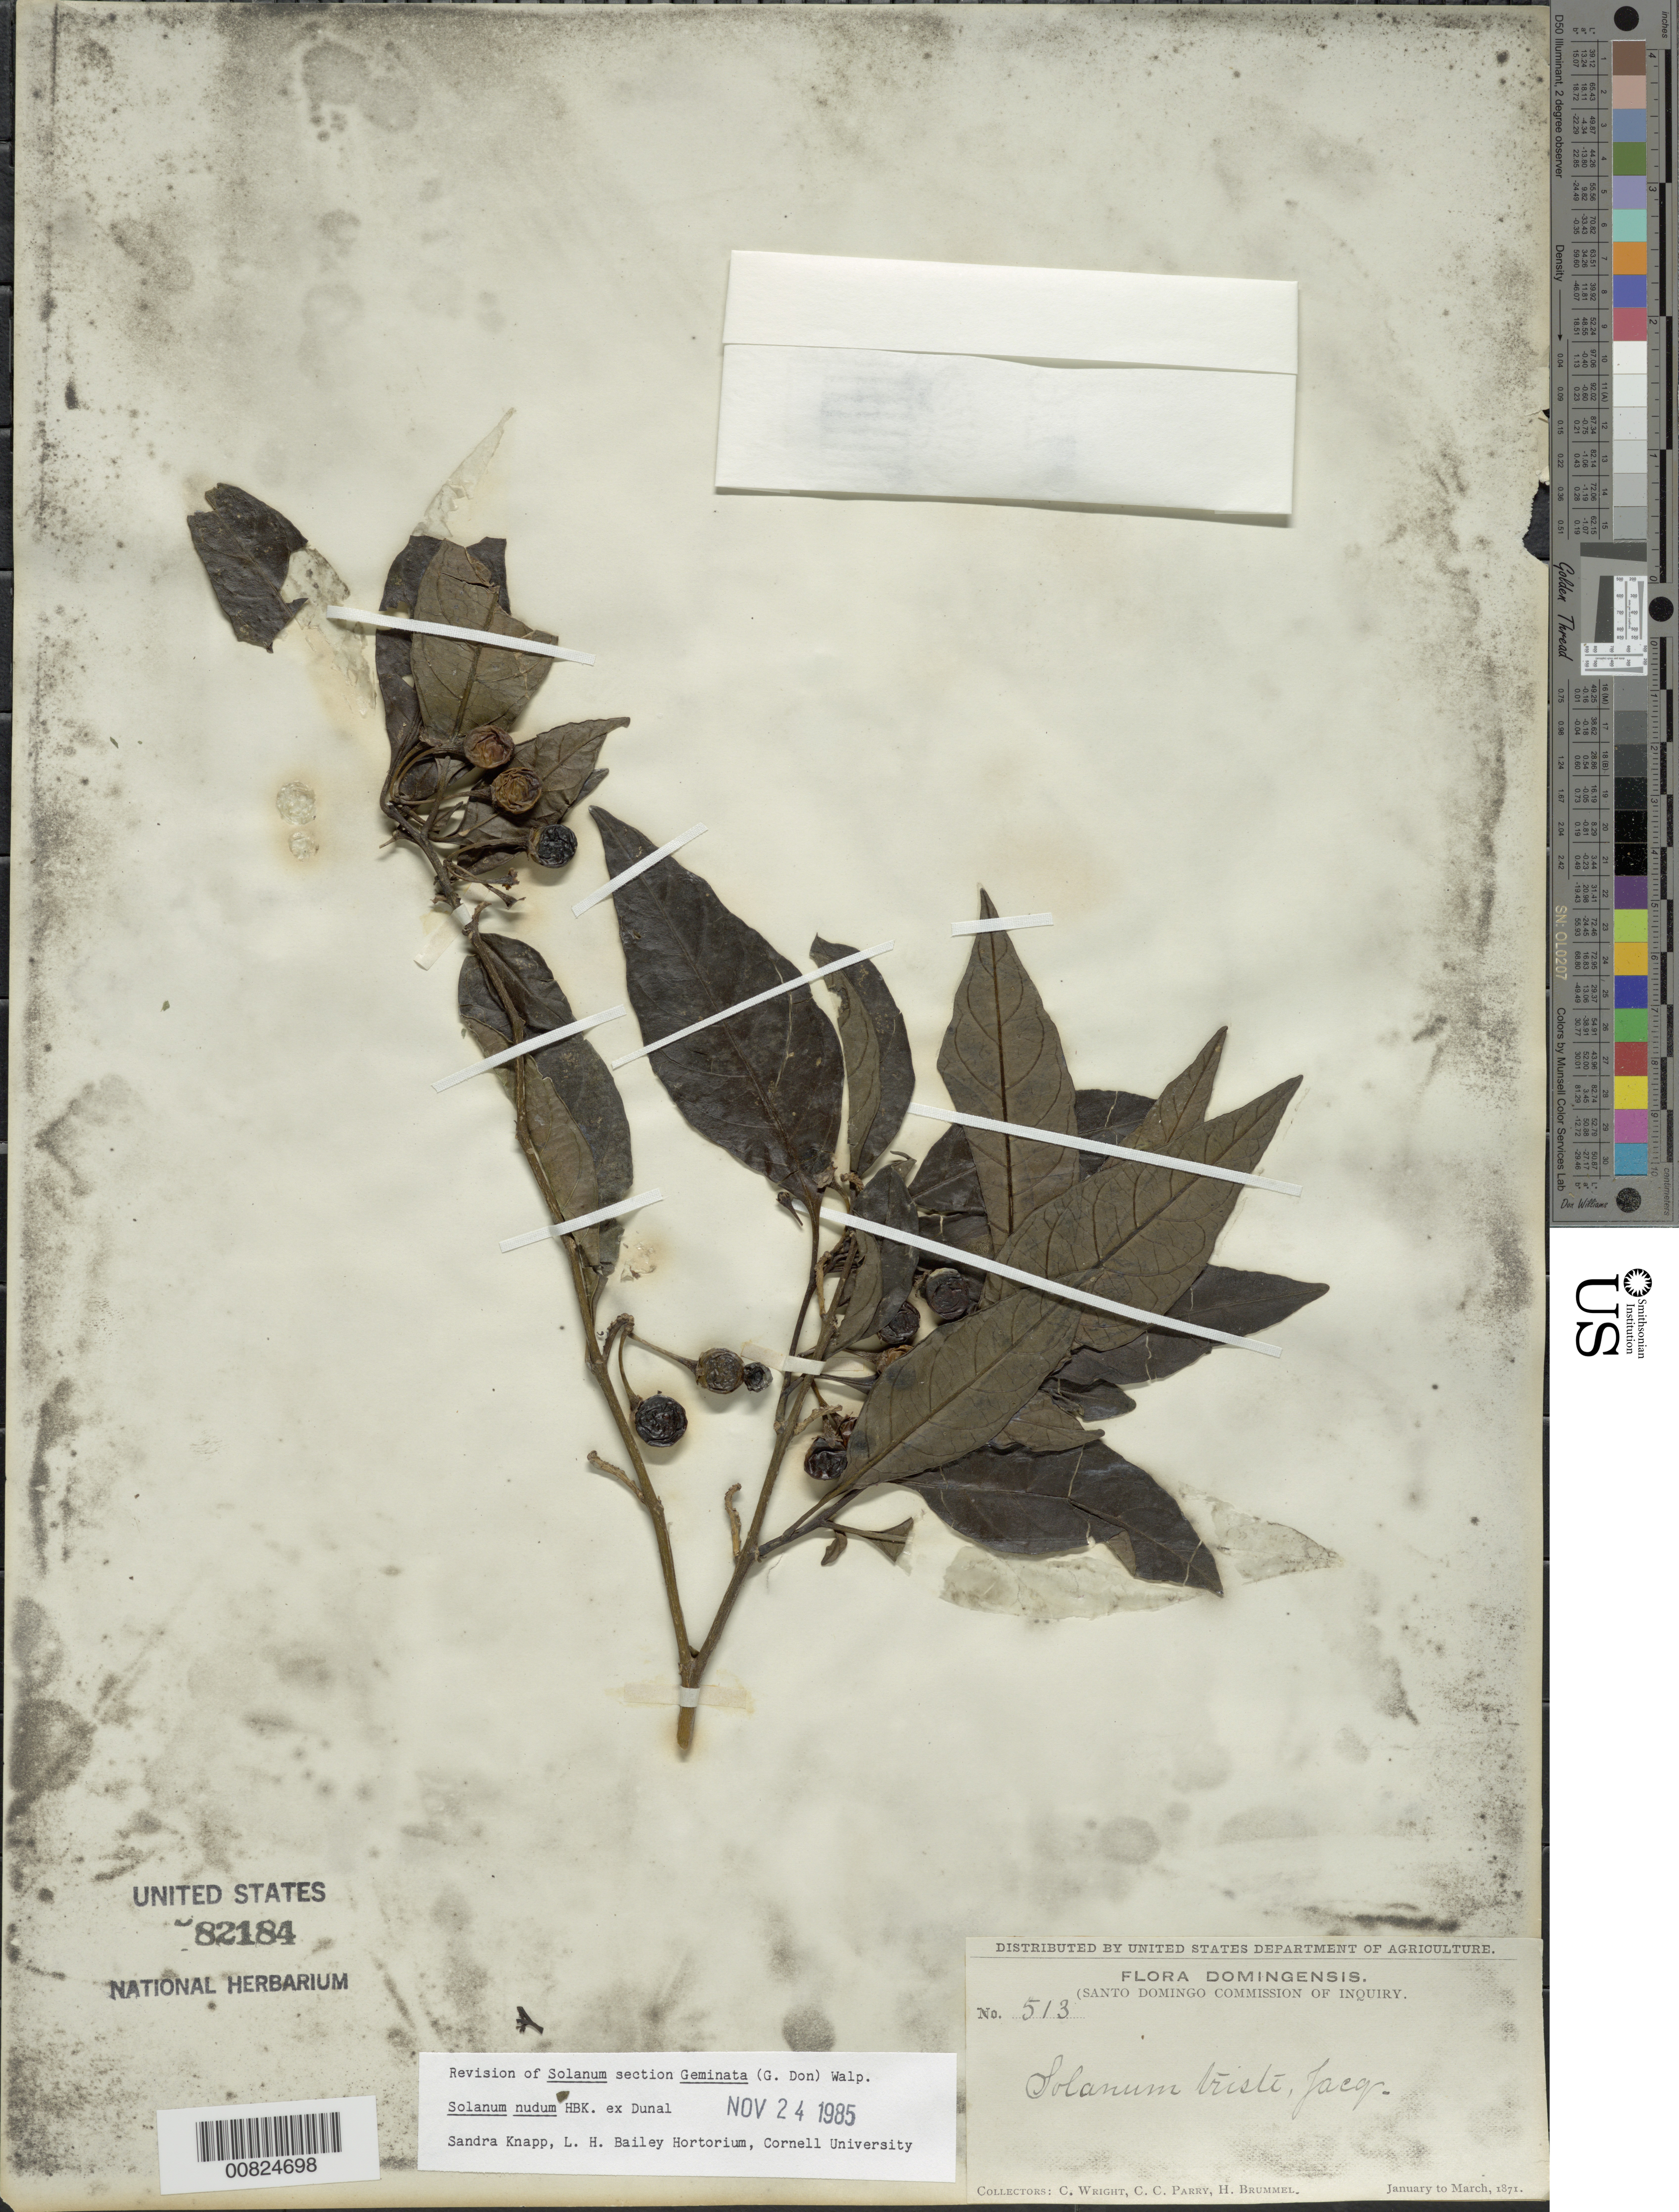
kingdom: Plantae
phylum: Tracheophyta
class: Magnoliopsida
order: Solanales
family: Solanaceae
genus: Solanum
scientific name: Solanum nudum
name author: Dunal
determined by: Knapp, S. D.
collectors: C. Wright, C. C. Parry & H. Brummel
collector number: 513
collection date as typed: Jan 1871 to -- Mar 1871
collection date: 1871-01/1871-03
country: Dominican Republic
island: Hispaniola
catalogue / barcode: US 82184